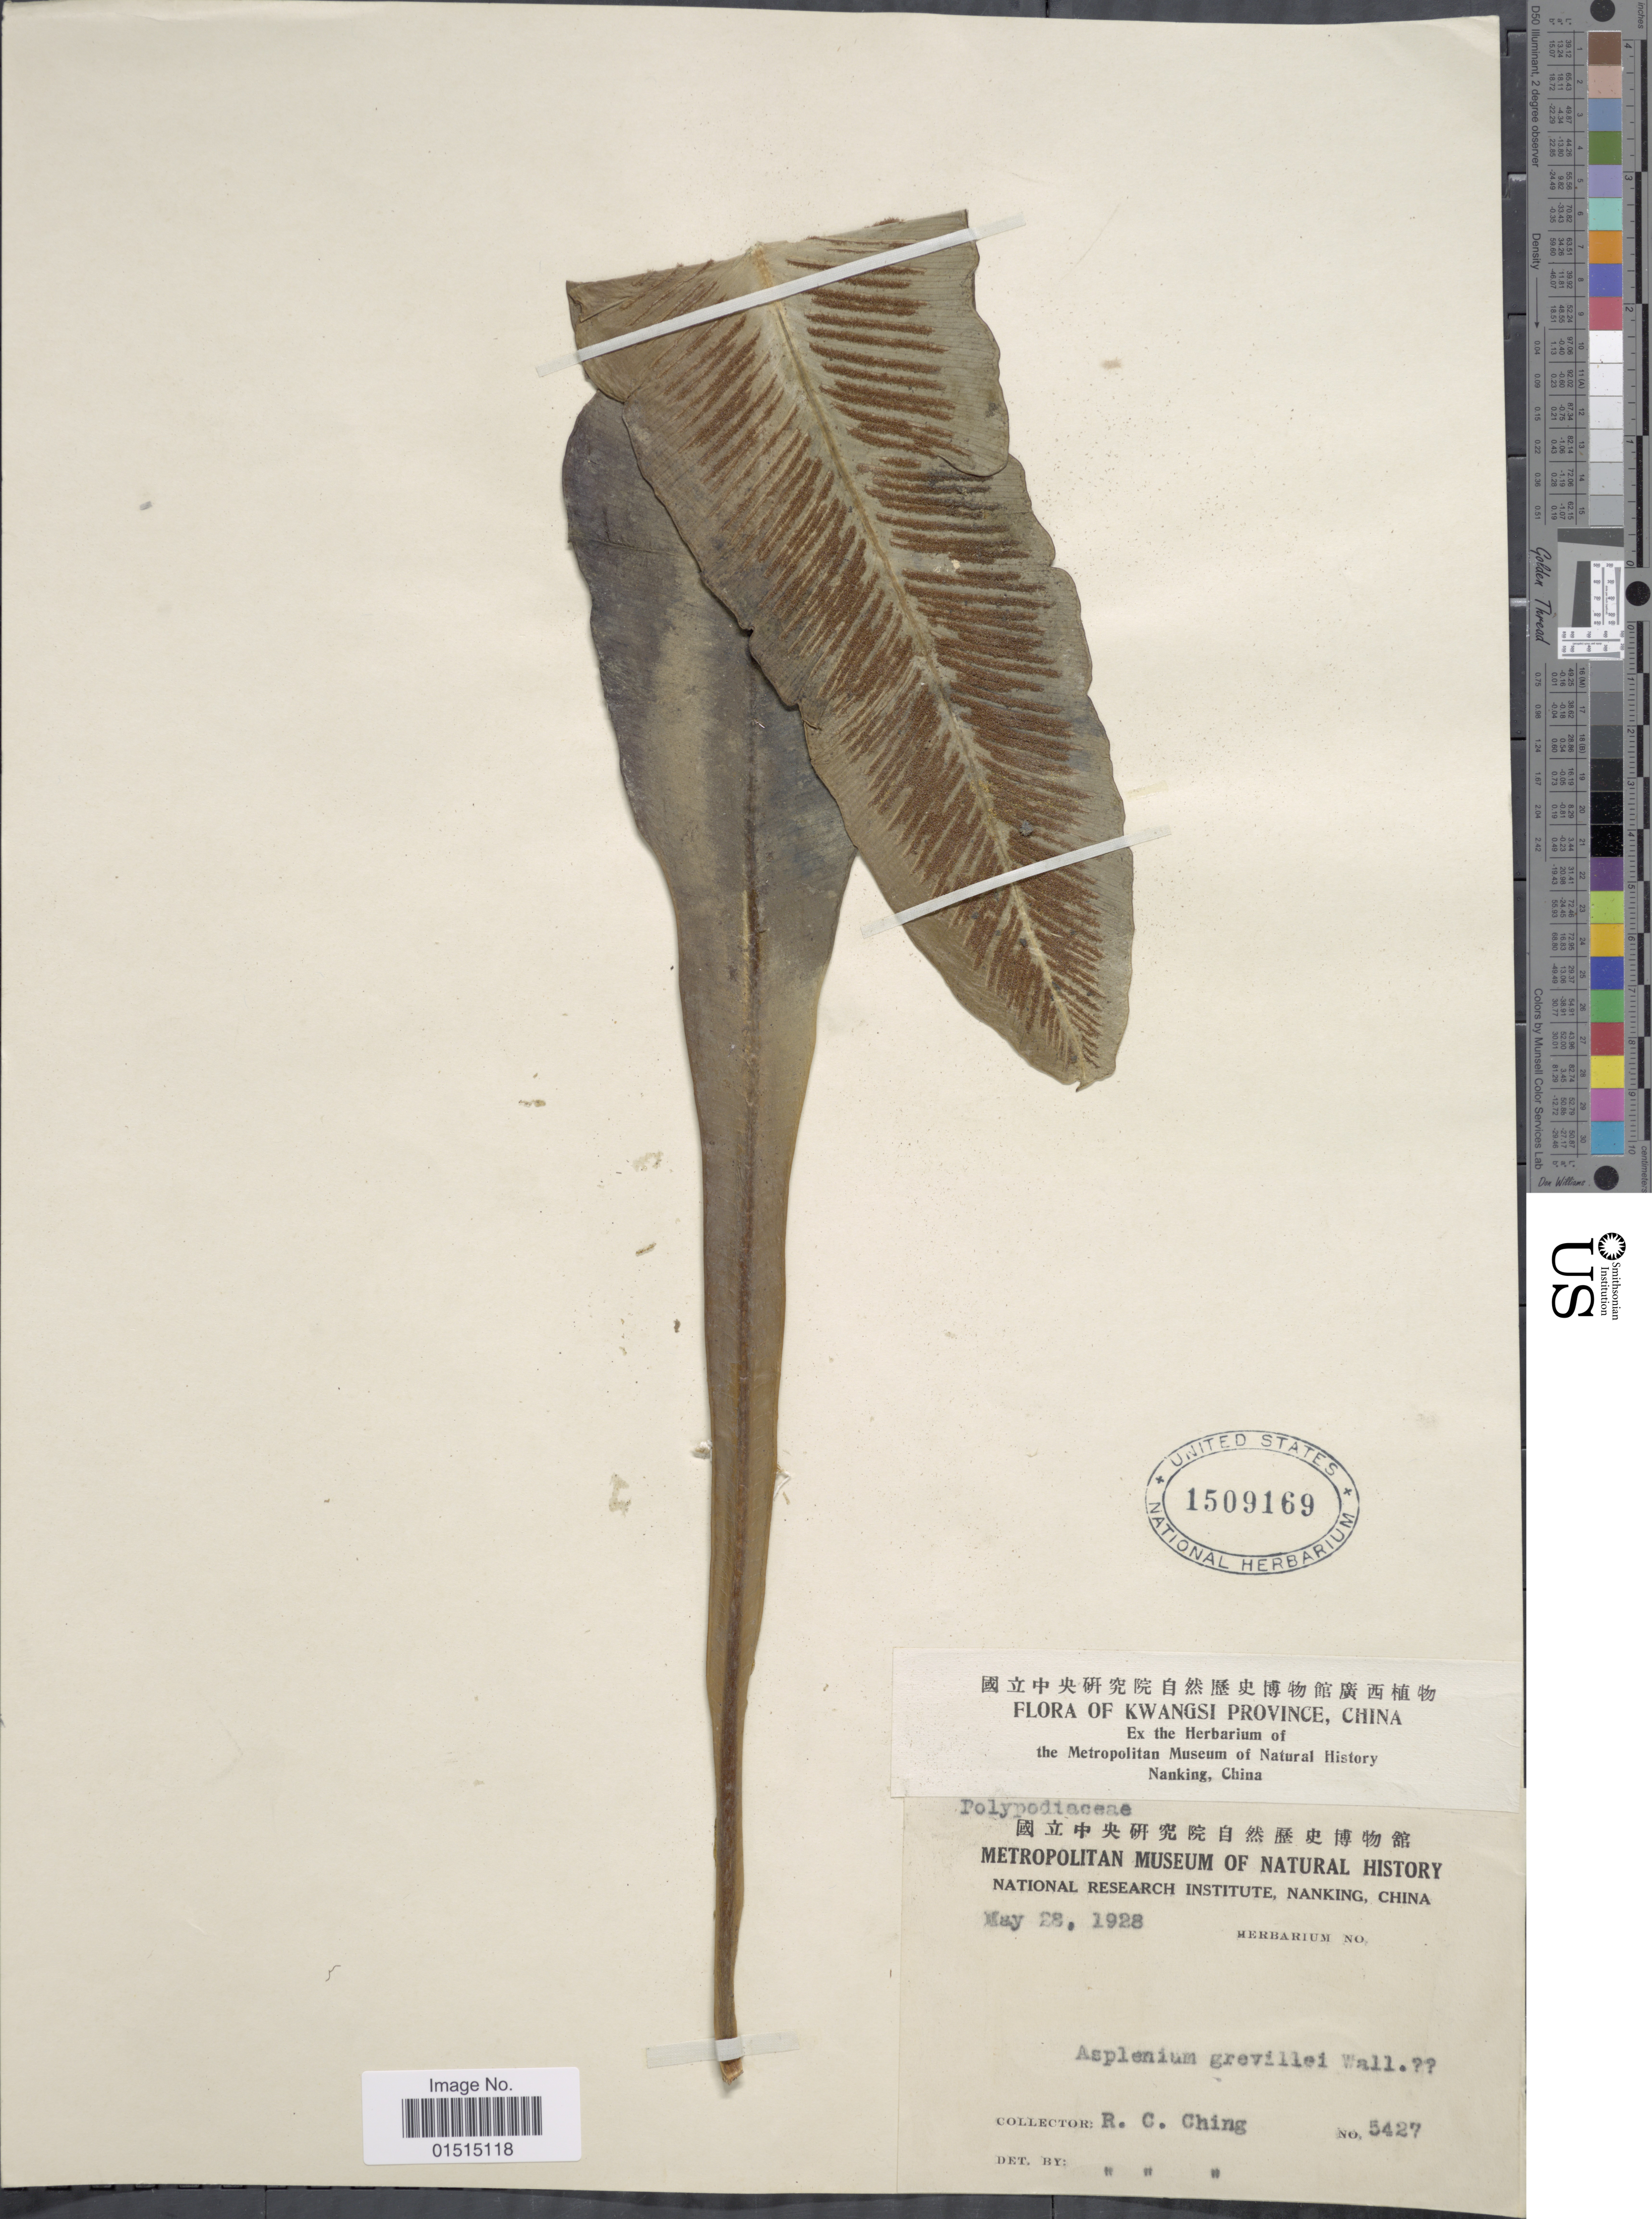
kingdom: Plantae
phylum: Tracheophyta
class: Polypodiopsida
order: Polypodiales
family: Aspleniaceae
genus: Asplenium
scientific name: Asplenium nidus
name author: L.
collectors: R. C. Ching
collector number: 5427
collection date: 1928-05-28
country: China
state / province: Guangxi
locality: Kwangsi Province. China. Nanking.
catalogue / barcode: US 1509169